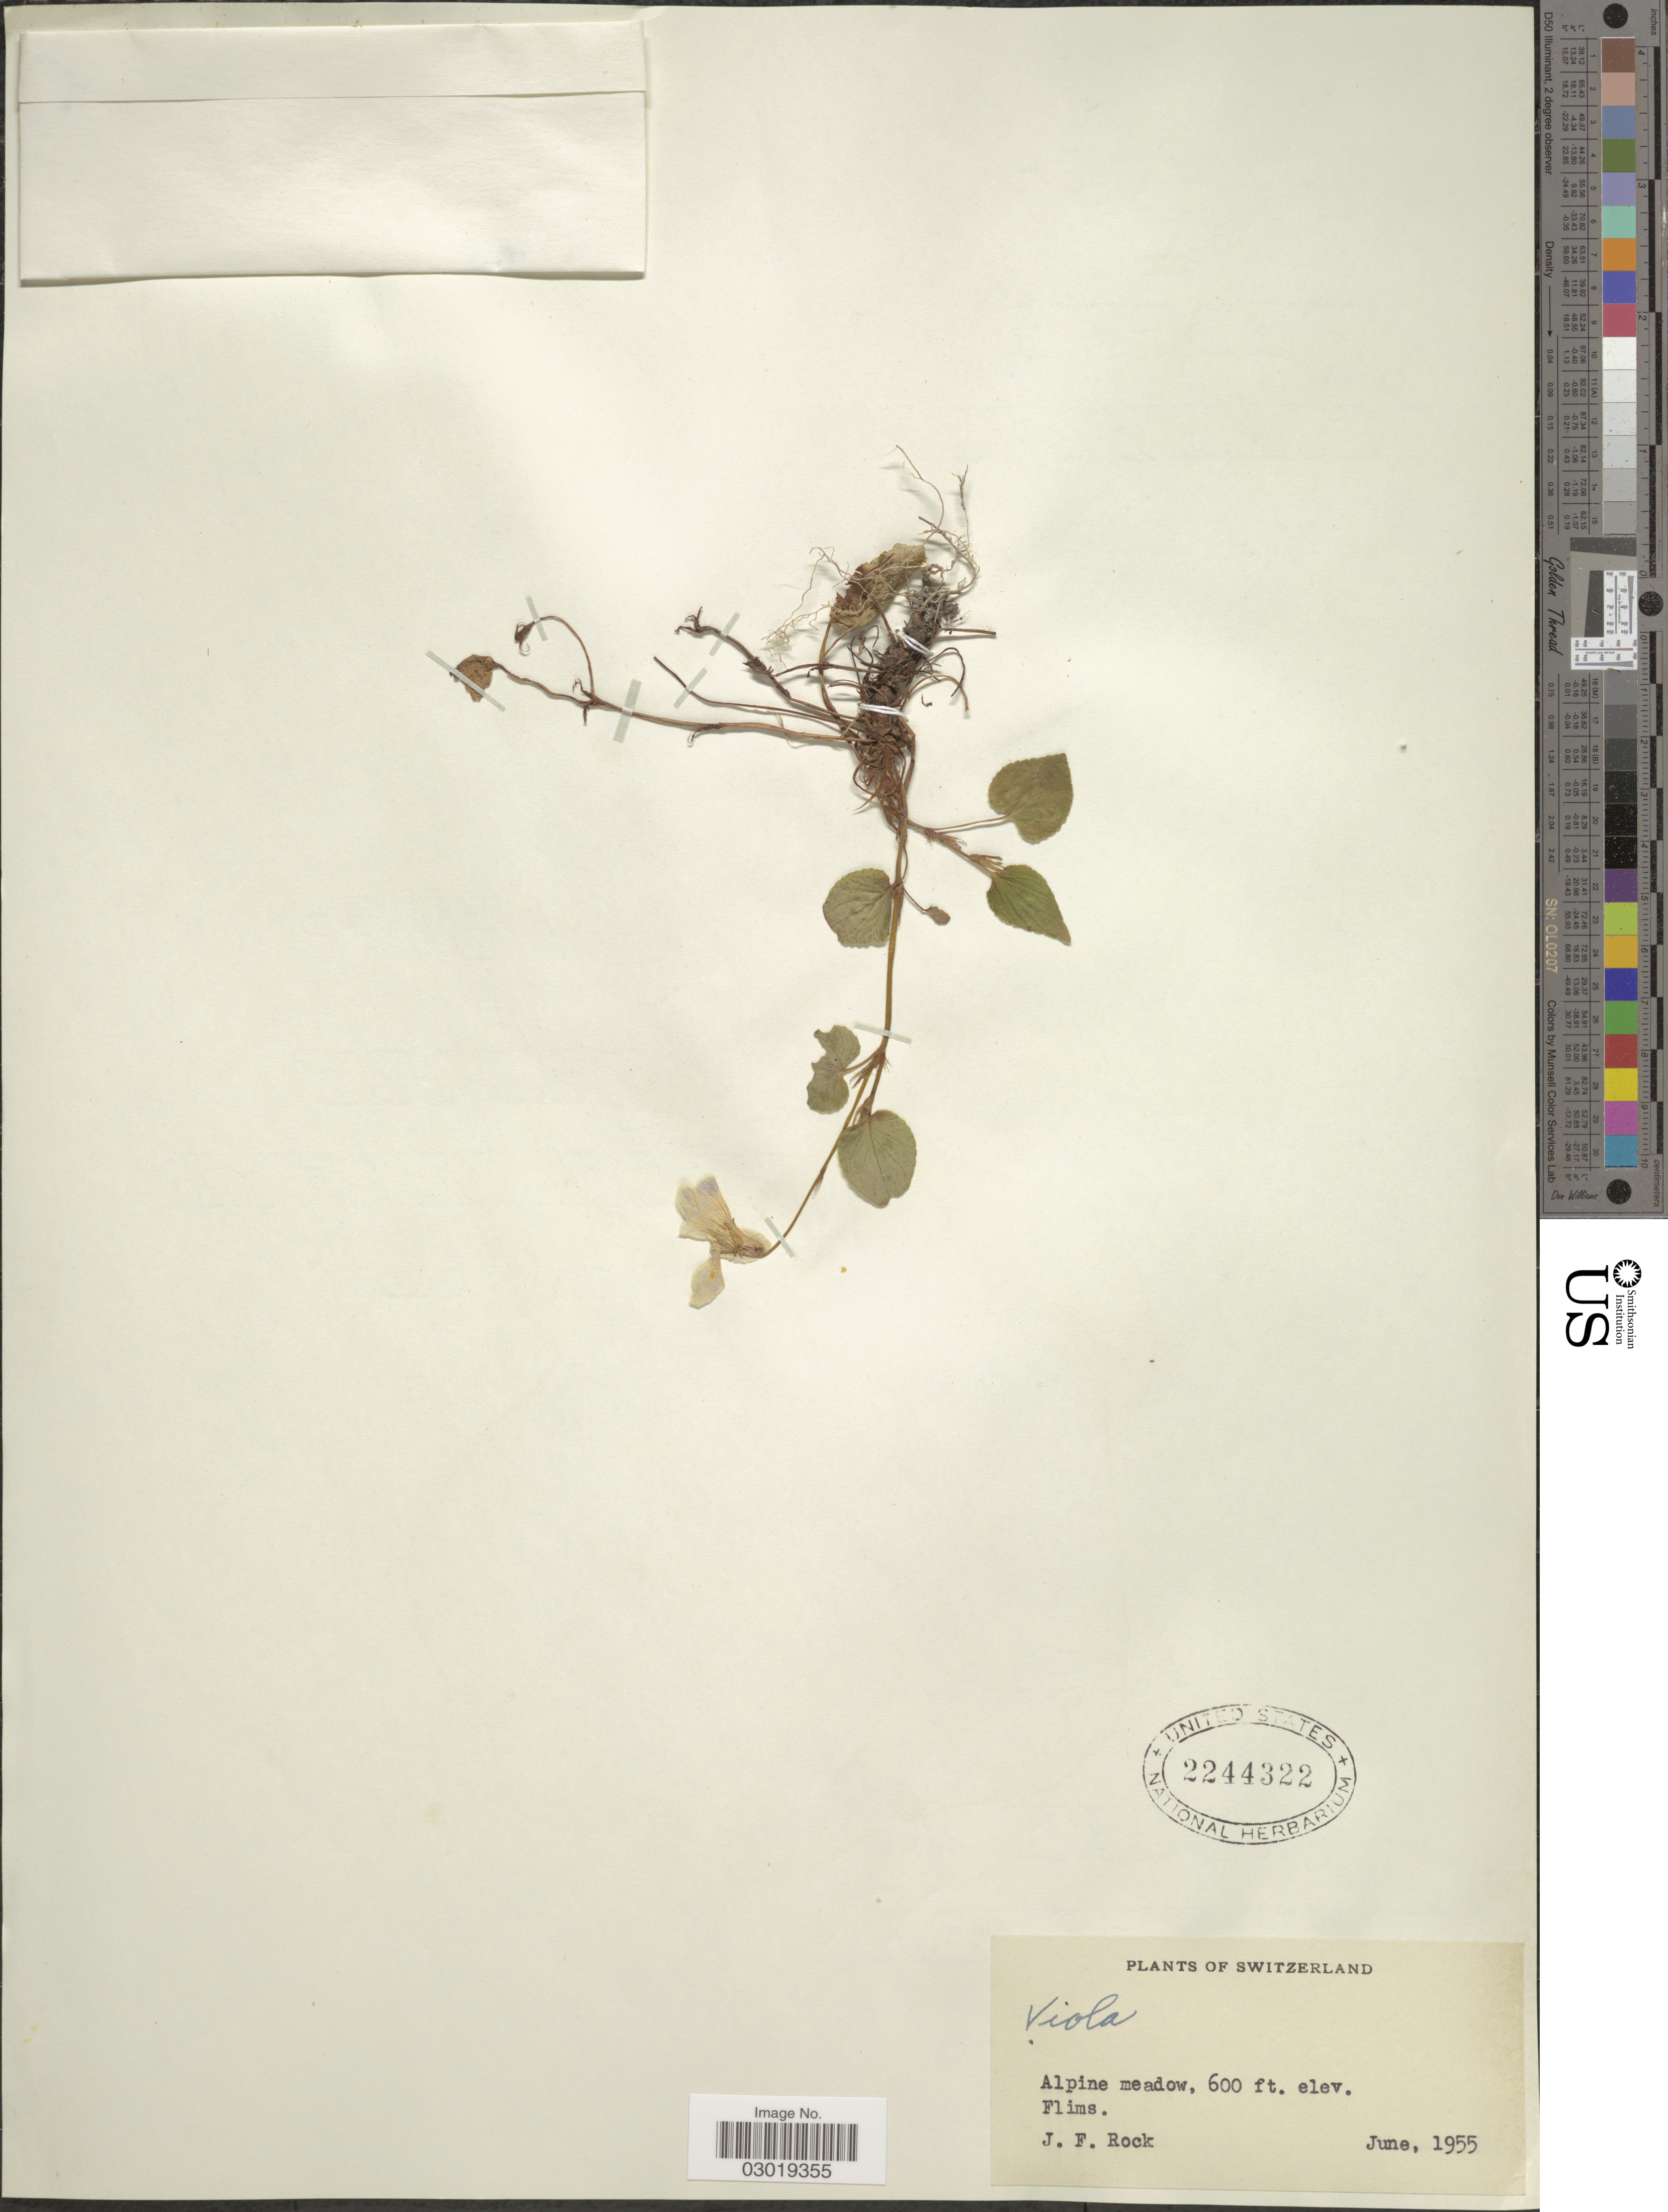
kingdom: Plantae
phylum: Tracheophyta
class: Magnoliopsida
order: Malpighiales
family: Violaceae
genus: Viola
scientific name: Viola sp.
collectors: J. Rock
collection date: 1955-06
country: Switzerland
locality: Alpine meadow. Flims.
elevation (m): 183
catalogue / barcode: US 2244322